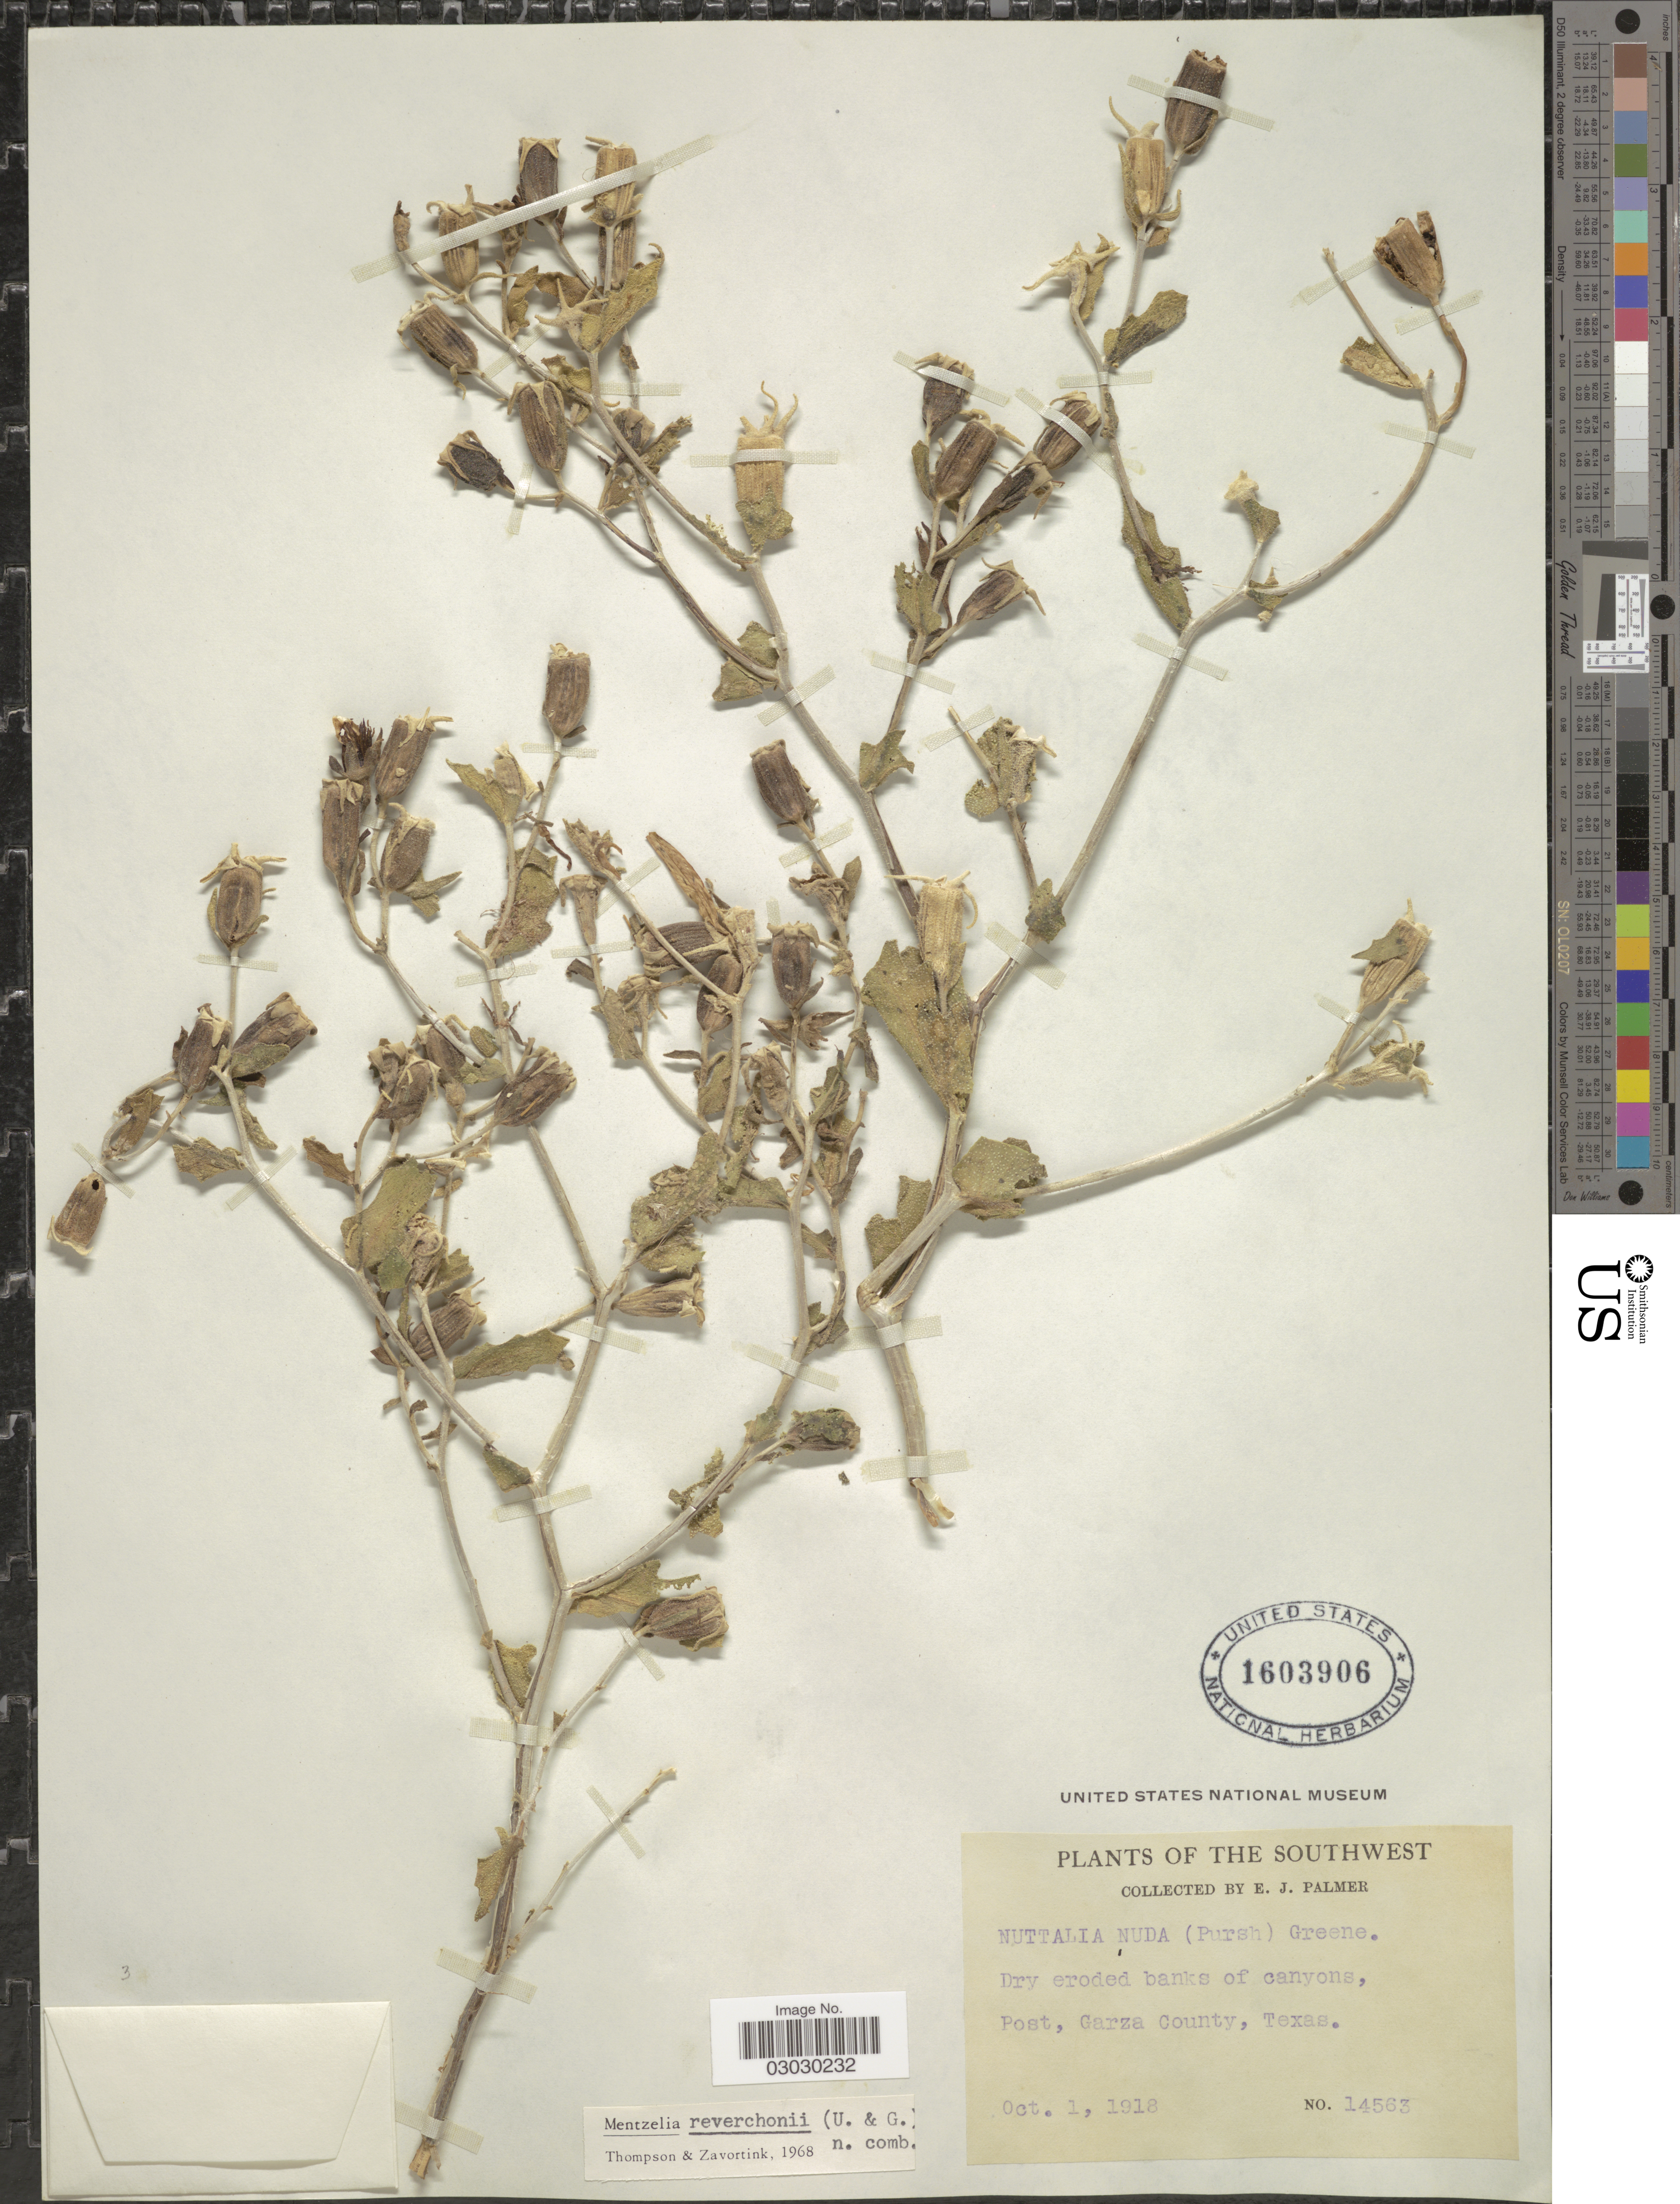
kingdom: Plantae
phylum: Tracheophyta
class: Magnoliopsida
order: Cornales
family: Loasaceae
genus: Mentzelia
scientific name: Mentzelia reverchonii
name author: (Urb.) H.J. Thomps. & Zavort.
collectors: E. J. Palmer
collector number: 14563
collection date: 1918-10-01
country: United States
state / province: Texas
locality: Post, Garza County, The Southwest.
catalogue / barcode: US 1603906